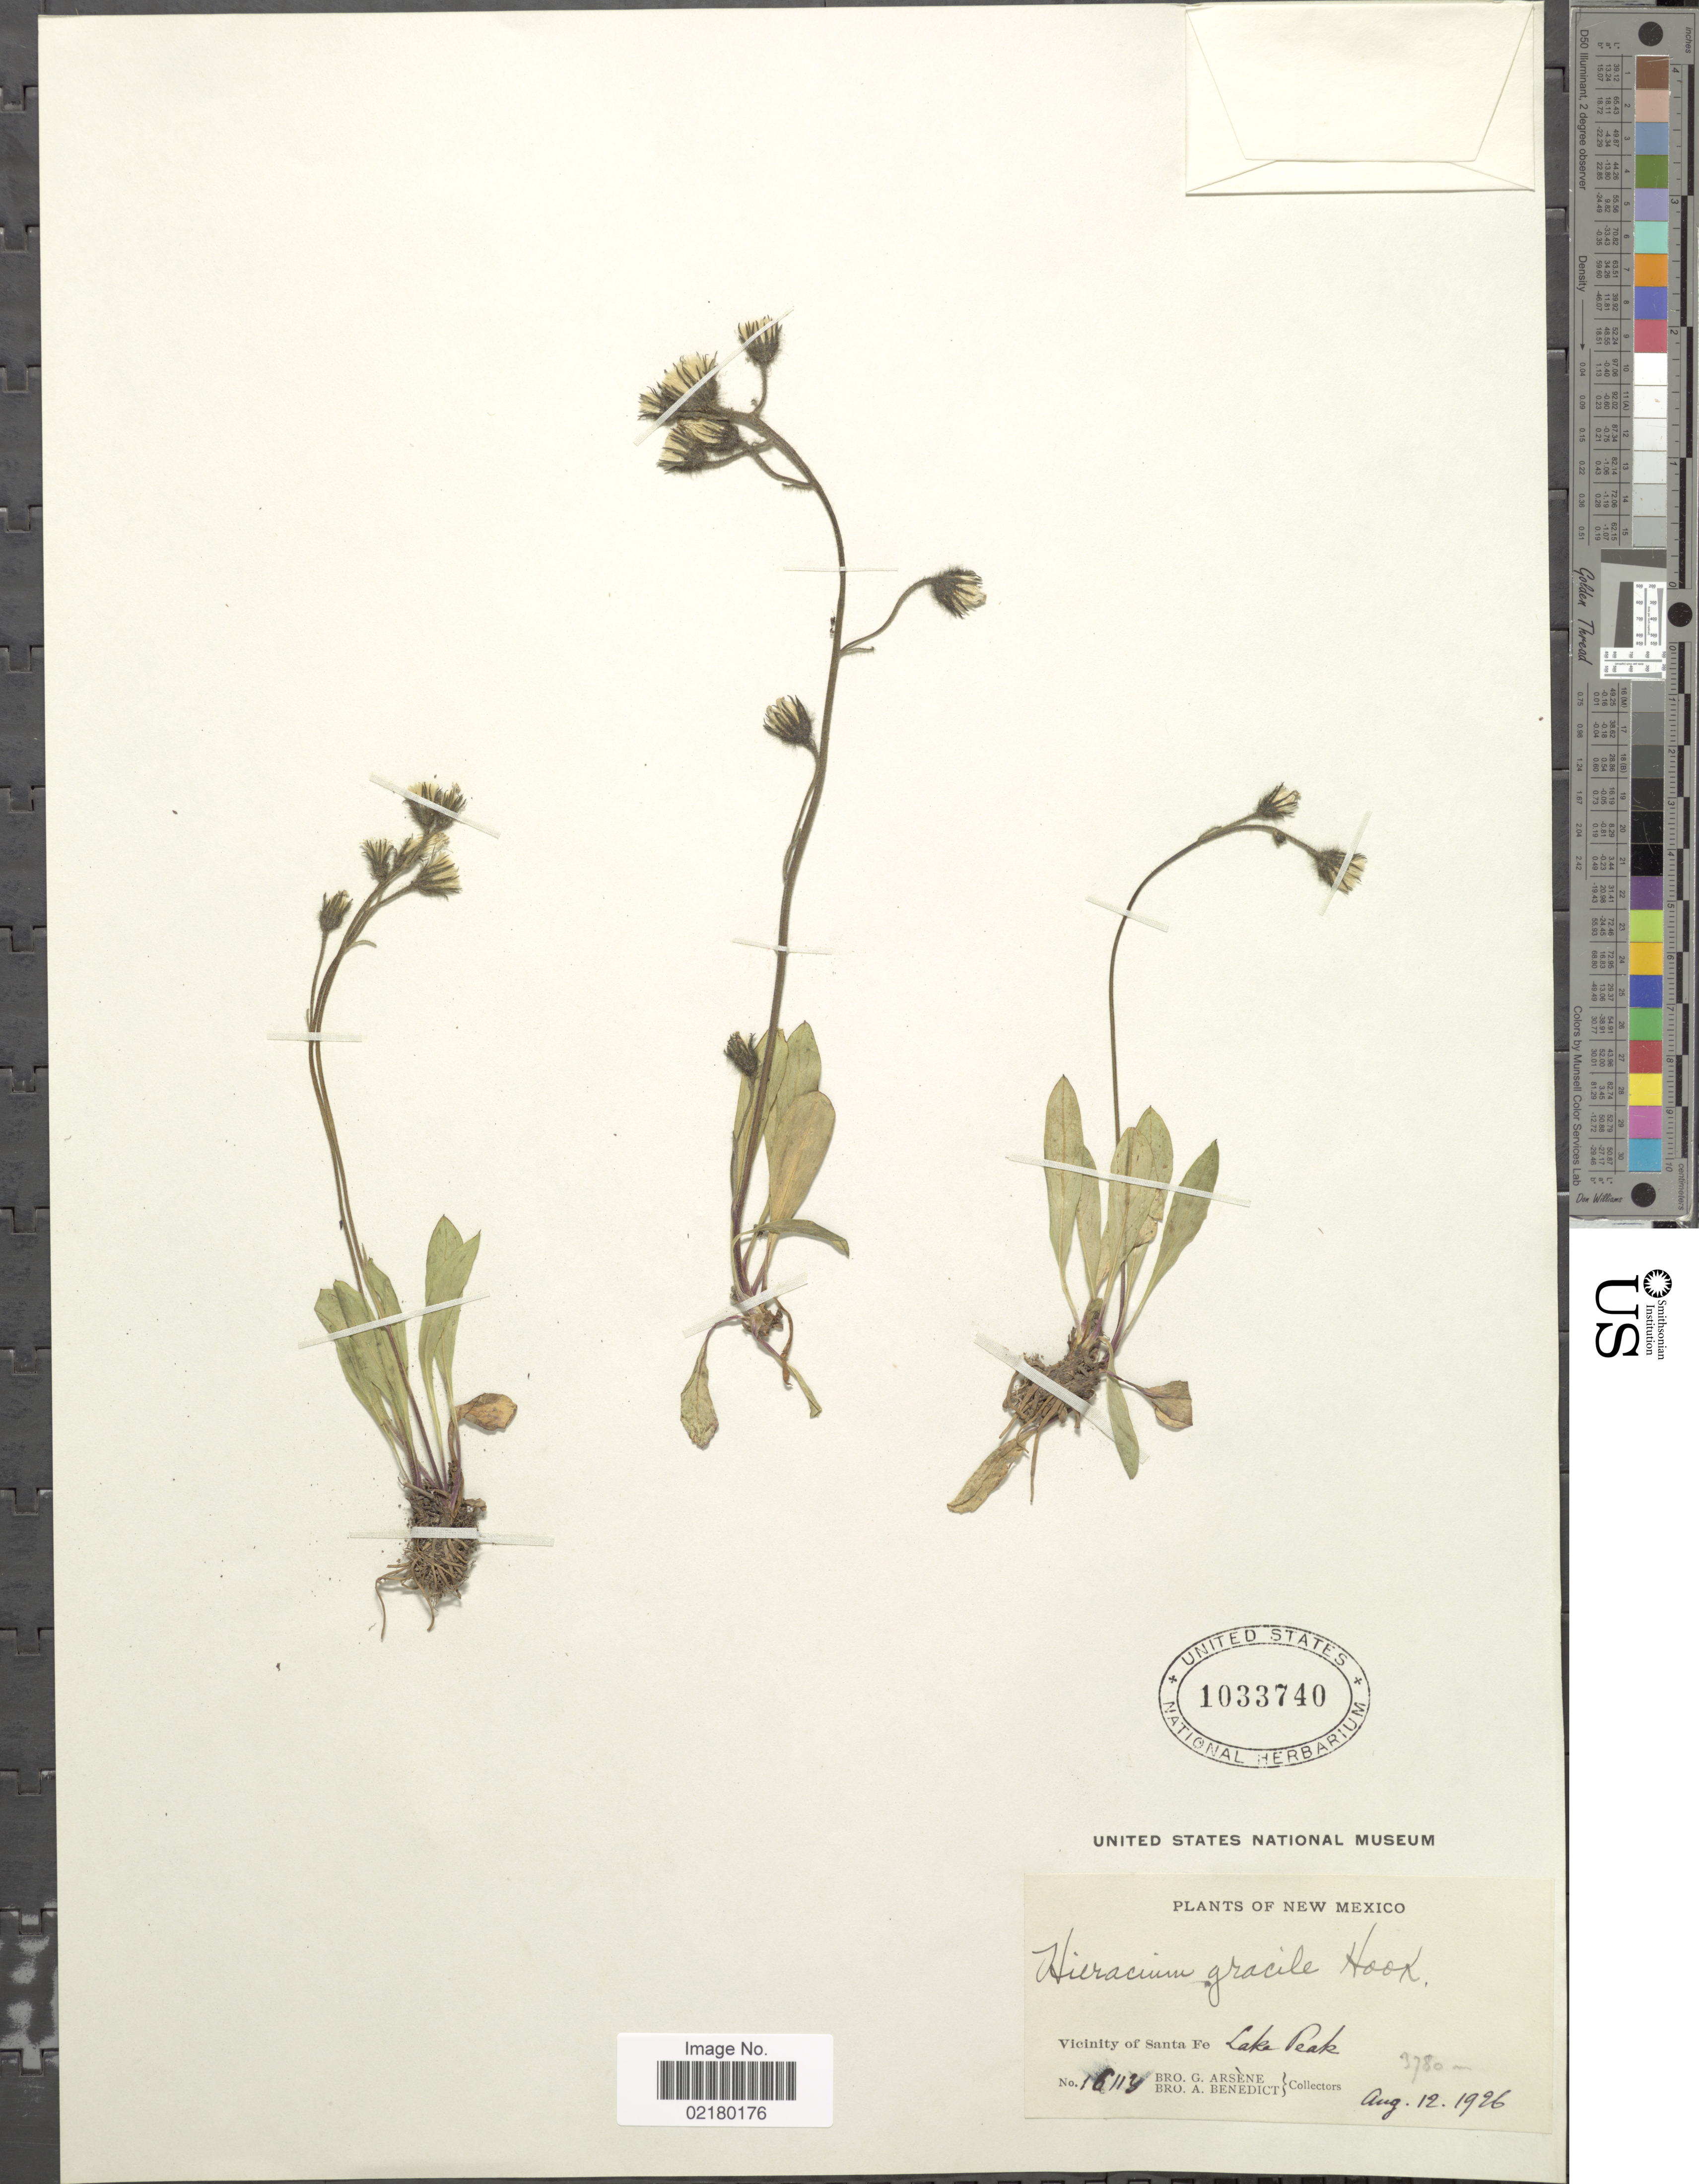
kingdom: Plantae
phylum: Tracheophyta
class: Magnoliopsida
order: Asterales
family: Asteraceae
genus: Hieracium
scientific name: Hieracium triste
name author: Willd. ex Spreng.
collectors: Bro. G. Arsène & Bro. A. Benedict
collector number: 16113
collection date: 1926-08-12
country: United States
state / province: New Mexico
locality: Vicinity of Santa Fe Lake Peak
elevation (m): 3780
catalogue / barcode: US 1033740